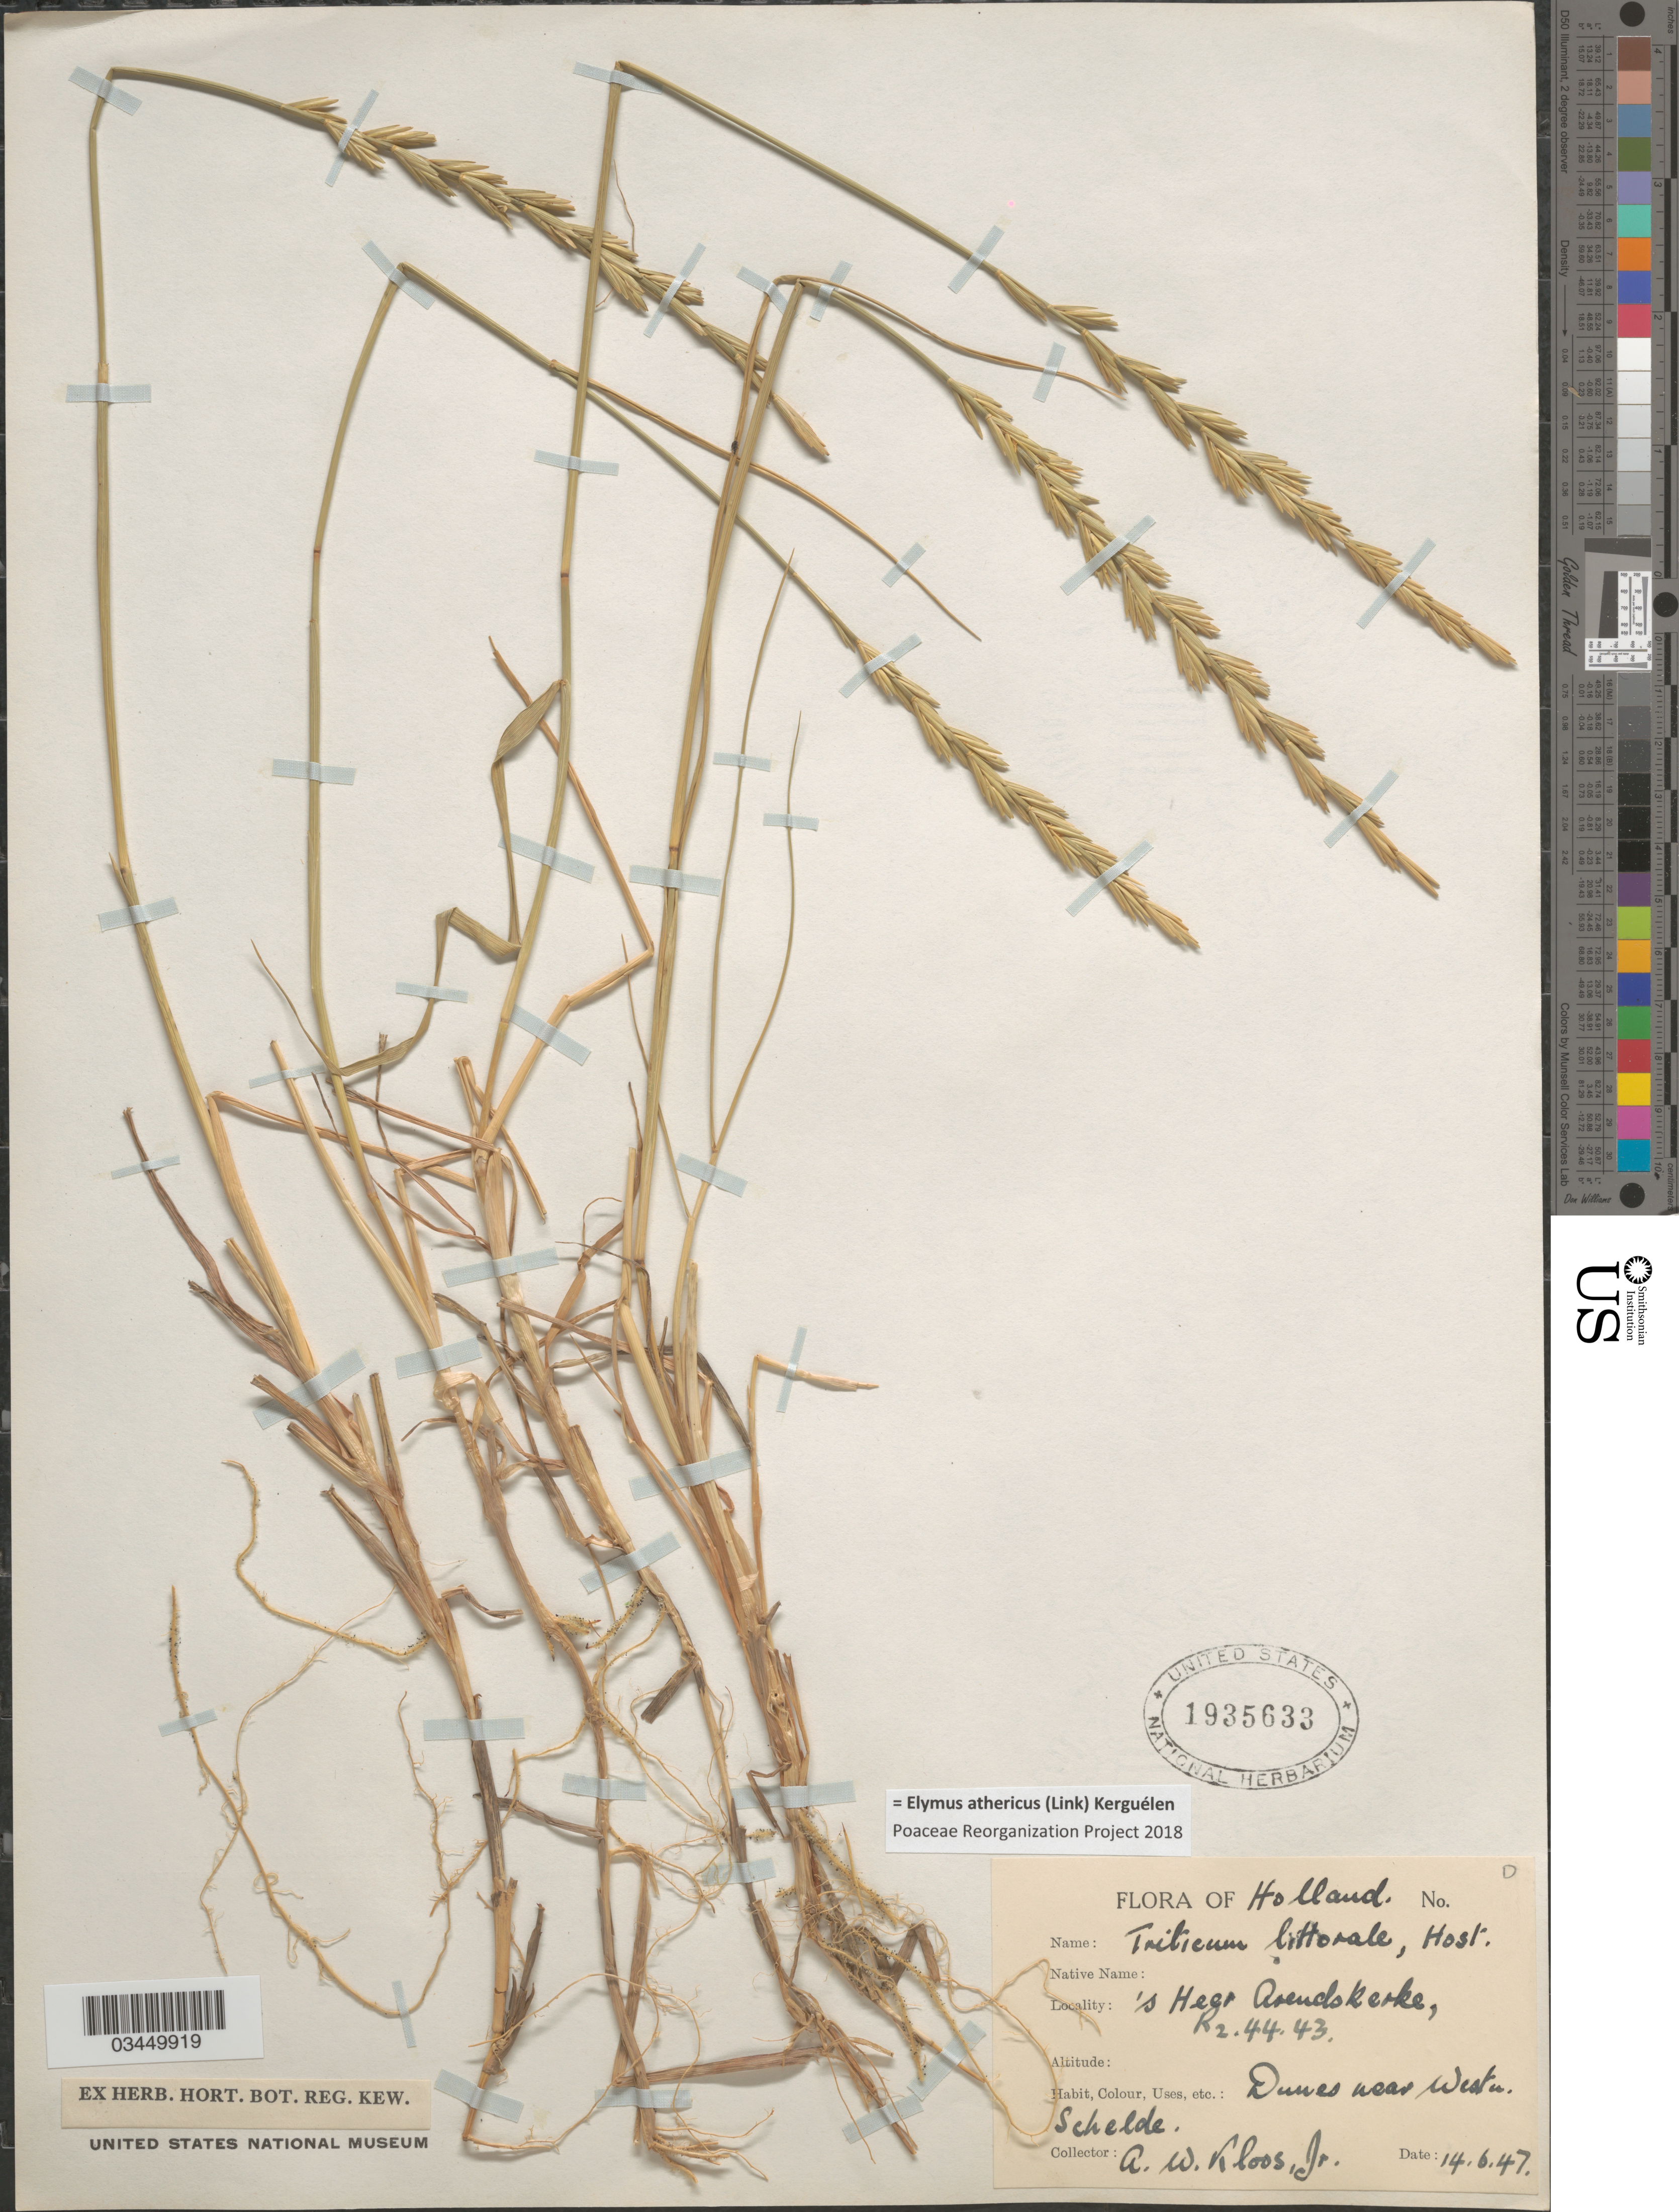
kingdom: Plantae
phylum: Tracheophyta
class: Liliopsida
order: Poales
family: Poaceae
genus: Elymus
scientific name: Elymus athericus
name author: (Link) Kerguélen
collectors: A. W. Kloos, Jr.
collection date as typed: Transcribed d/m/y: 14/6/47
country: Netherlands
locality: Holland. s-Heer Arendskerke, R2.44.43. Dunes near Westn. Schelde.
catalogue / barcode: US 1935633